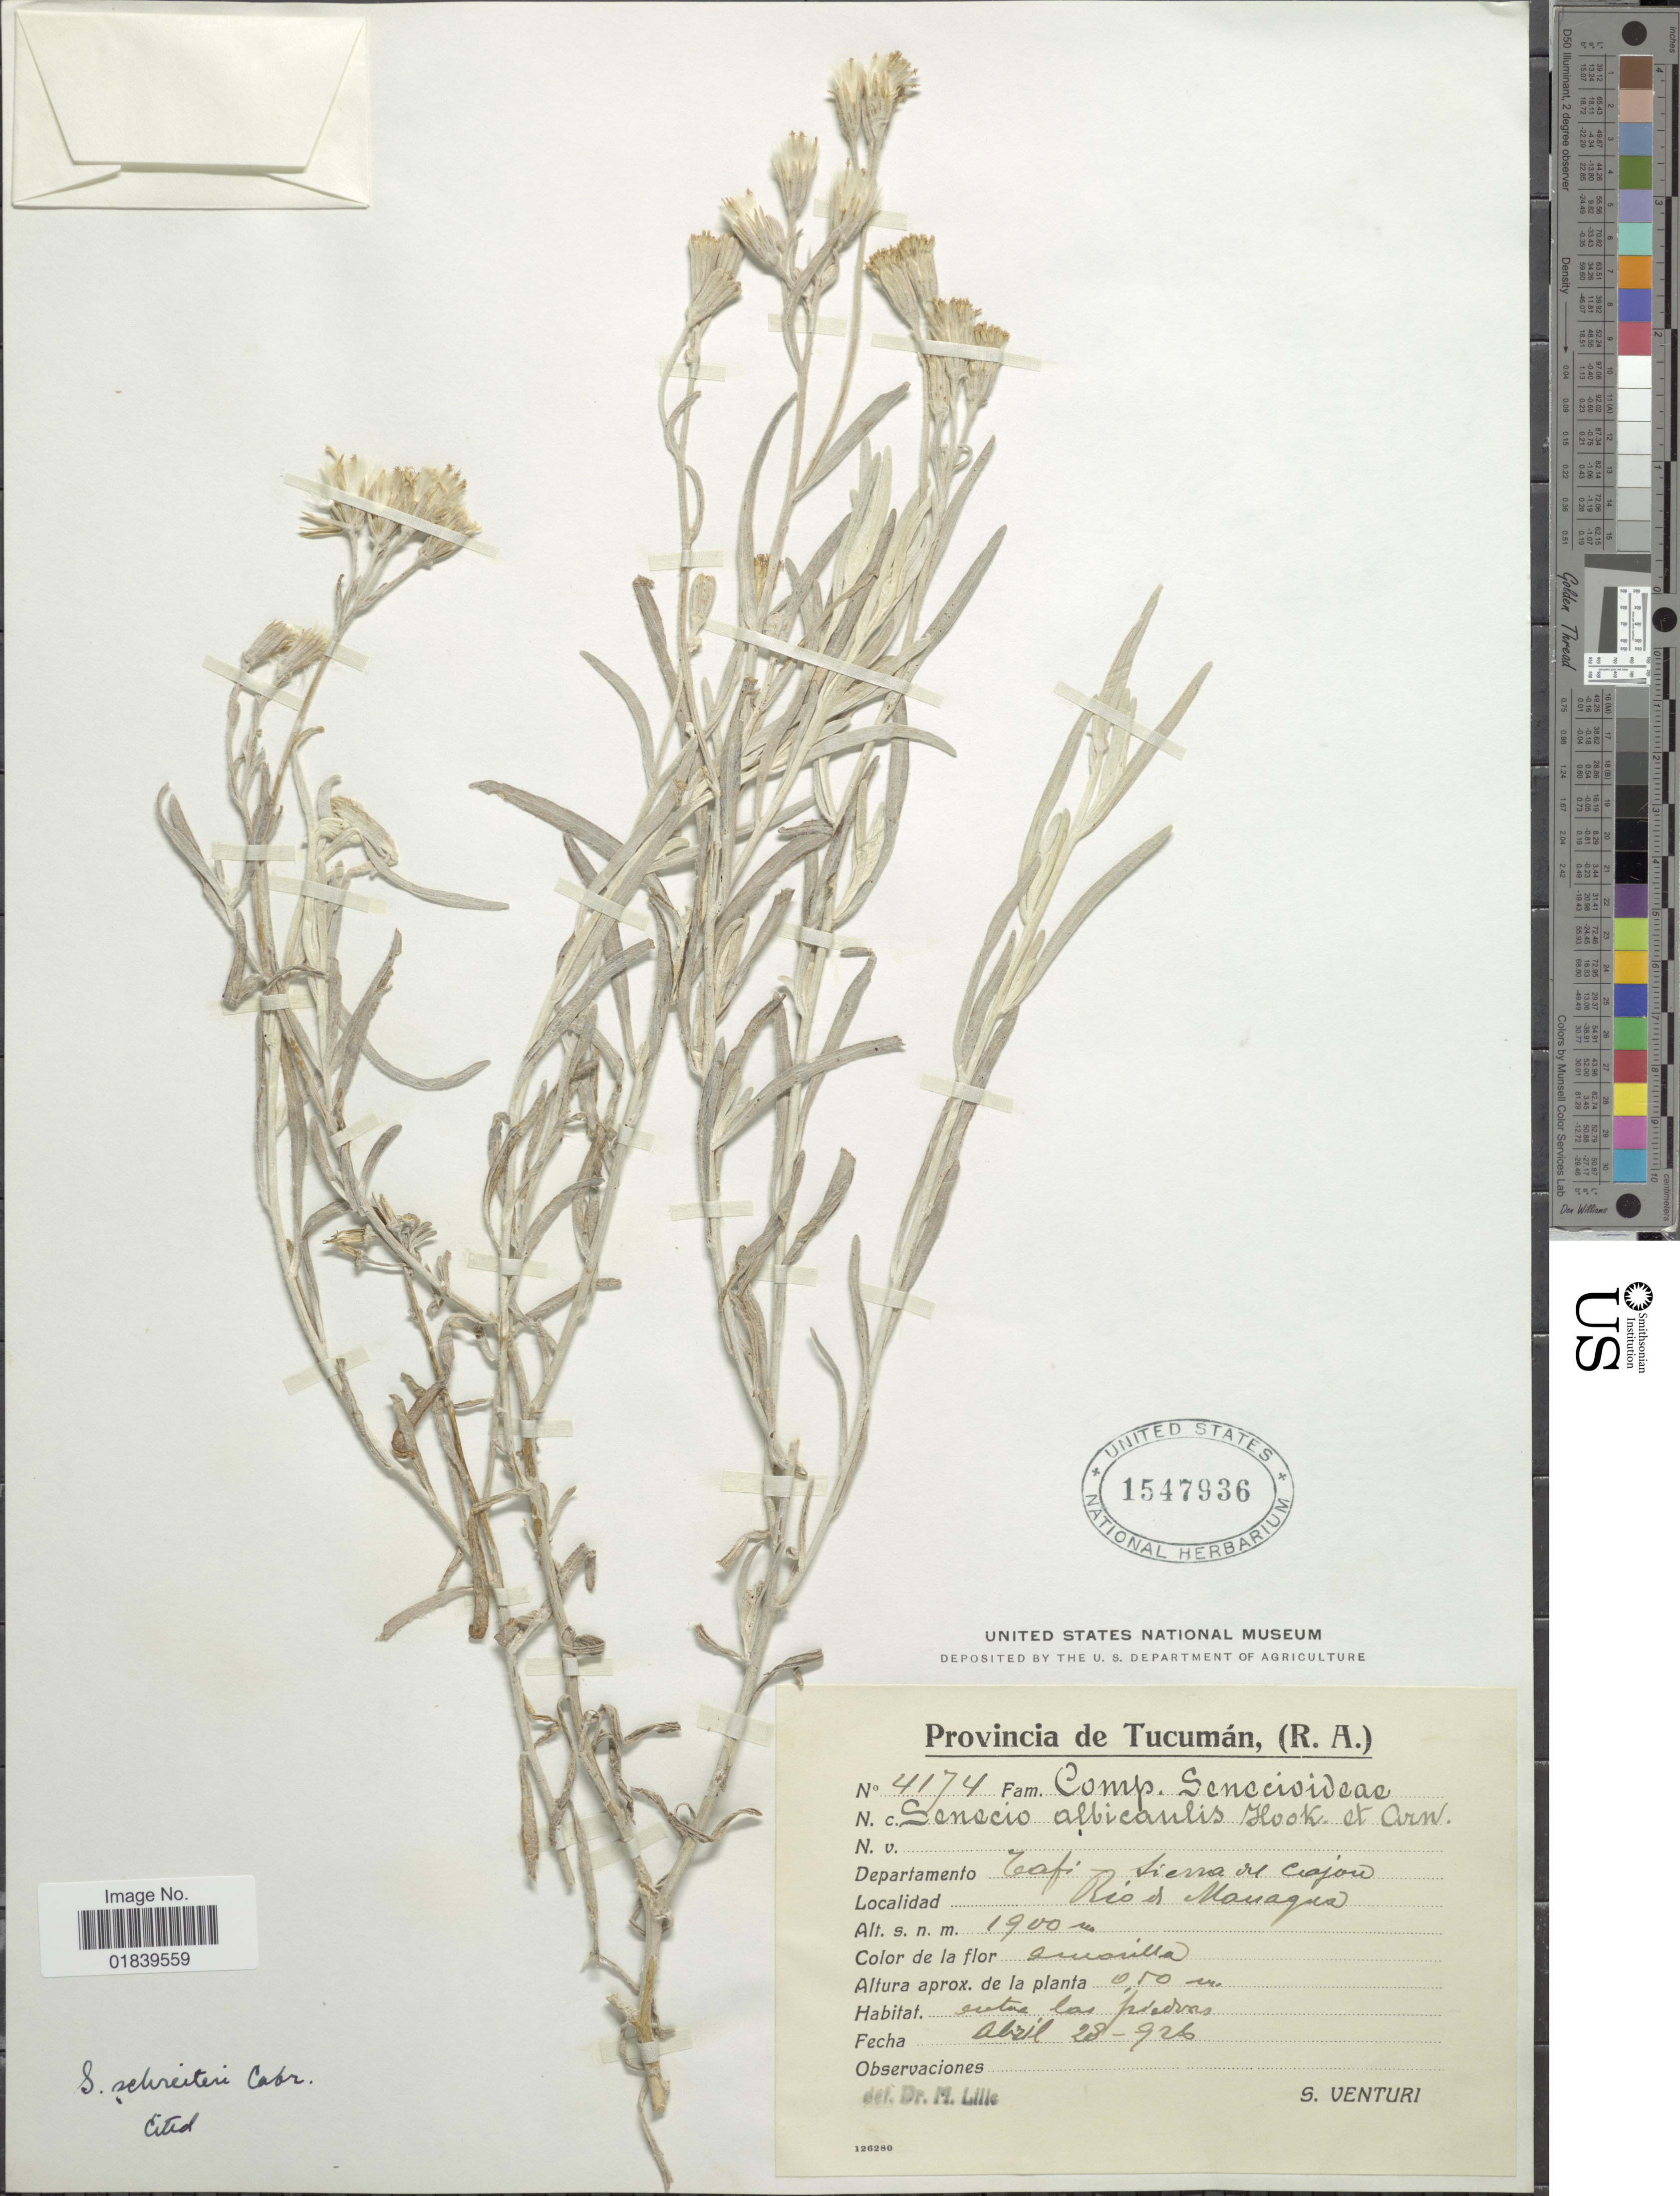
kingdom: Plantae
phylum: Tracheophyta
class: Magnoliopsida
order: Asterales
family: Asteraceae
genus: Senecio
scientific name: Senecio schreiteri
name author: Cabrera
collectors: S. Venturi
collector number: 4174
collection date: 1926-04-28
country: Argentina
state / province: Tucuman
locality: Sierra de Cajón, Rio de Managua.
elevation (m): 1900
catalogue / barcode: US 1547936